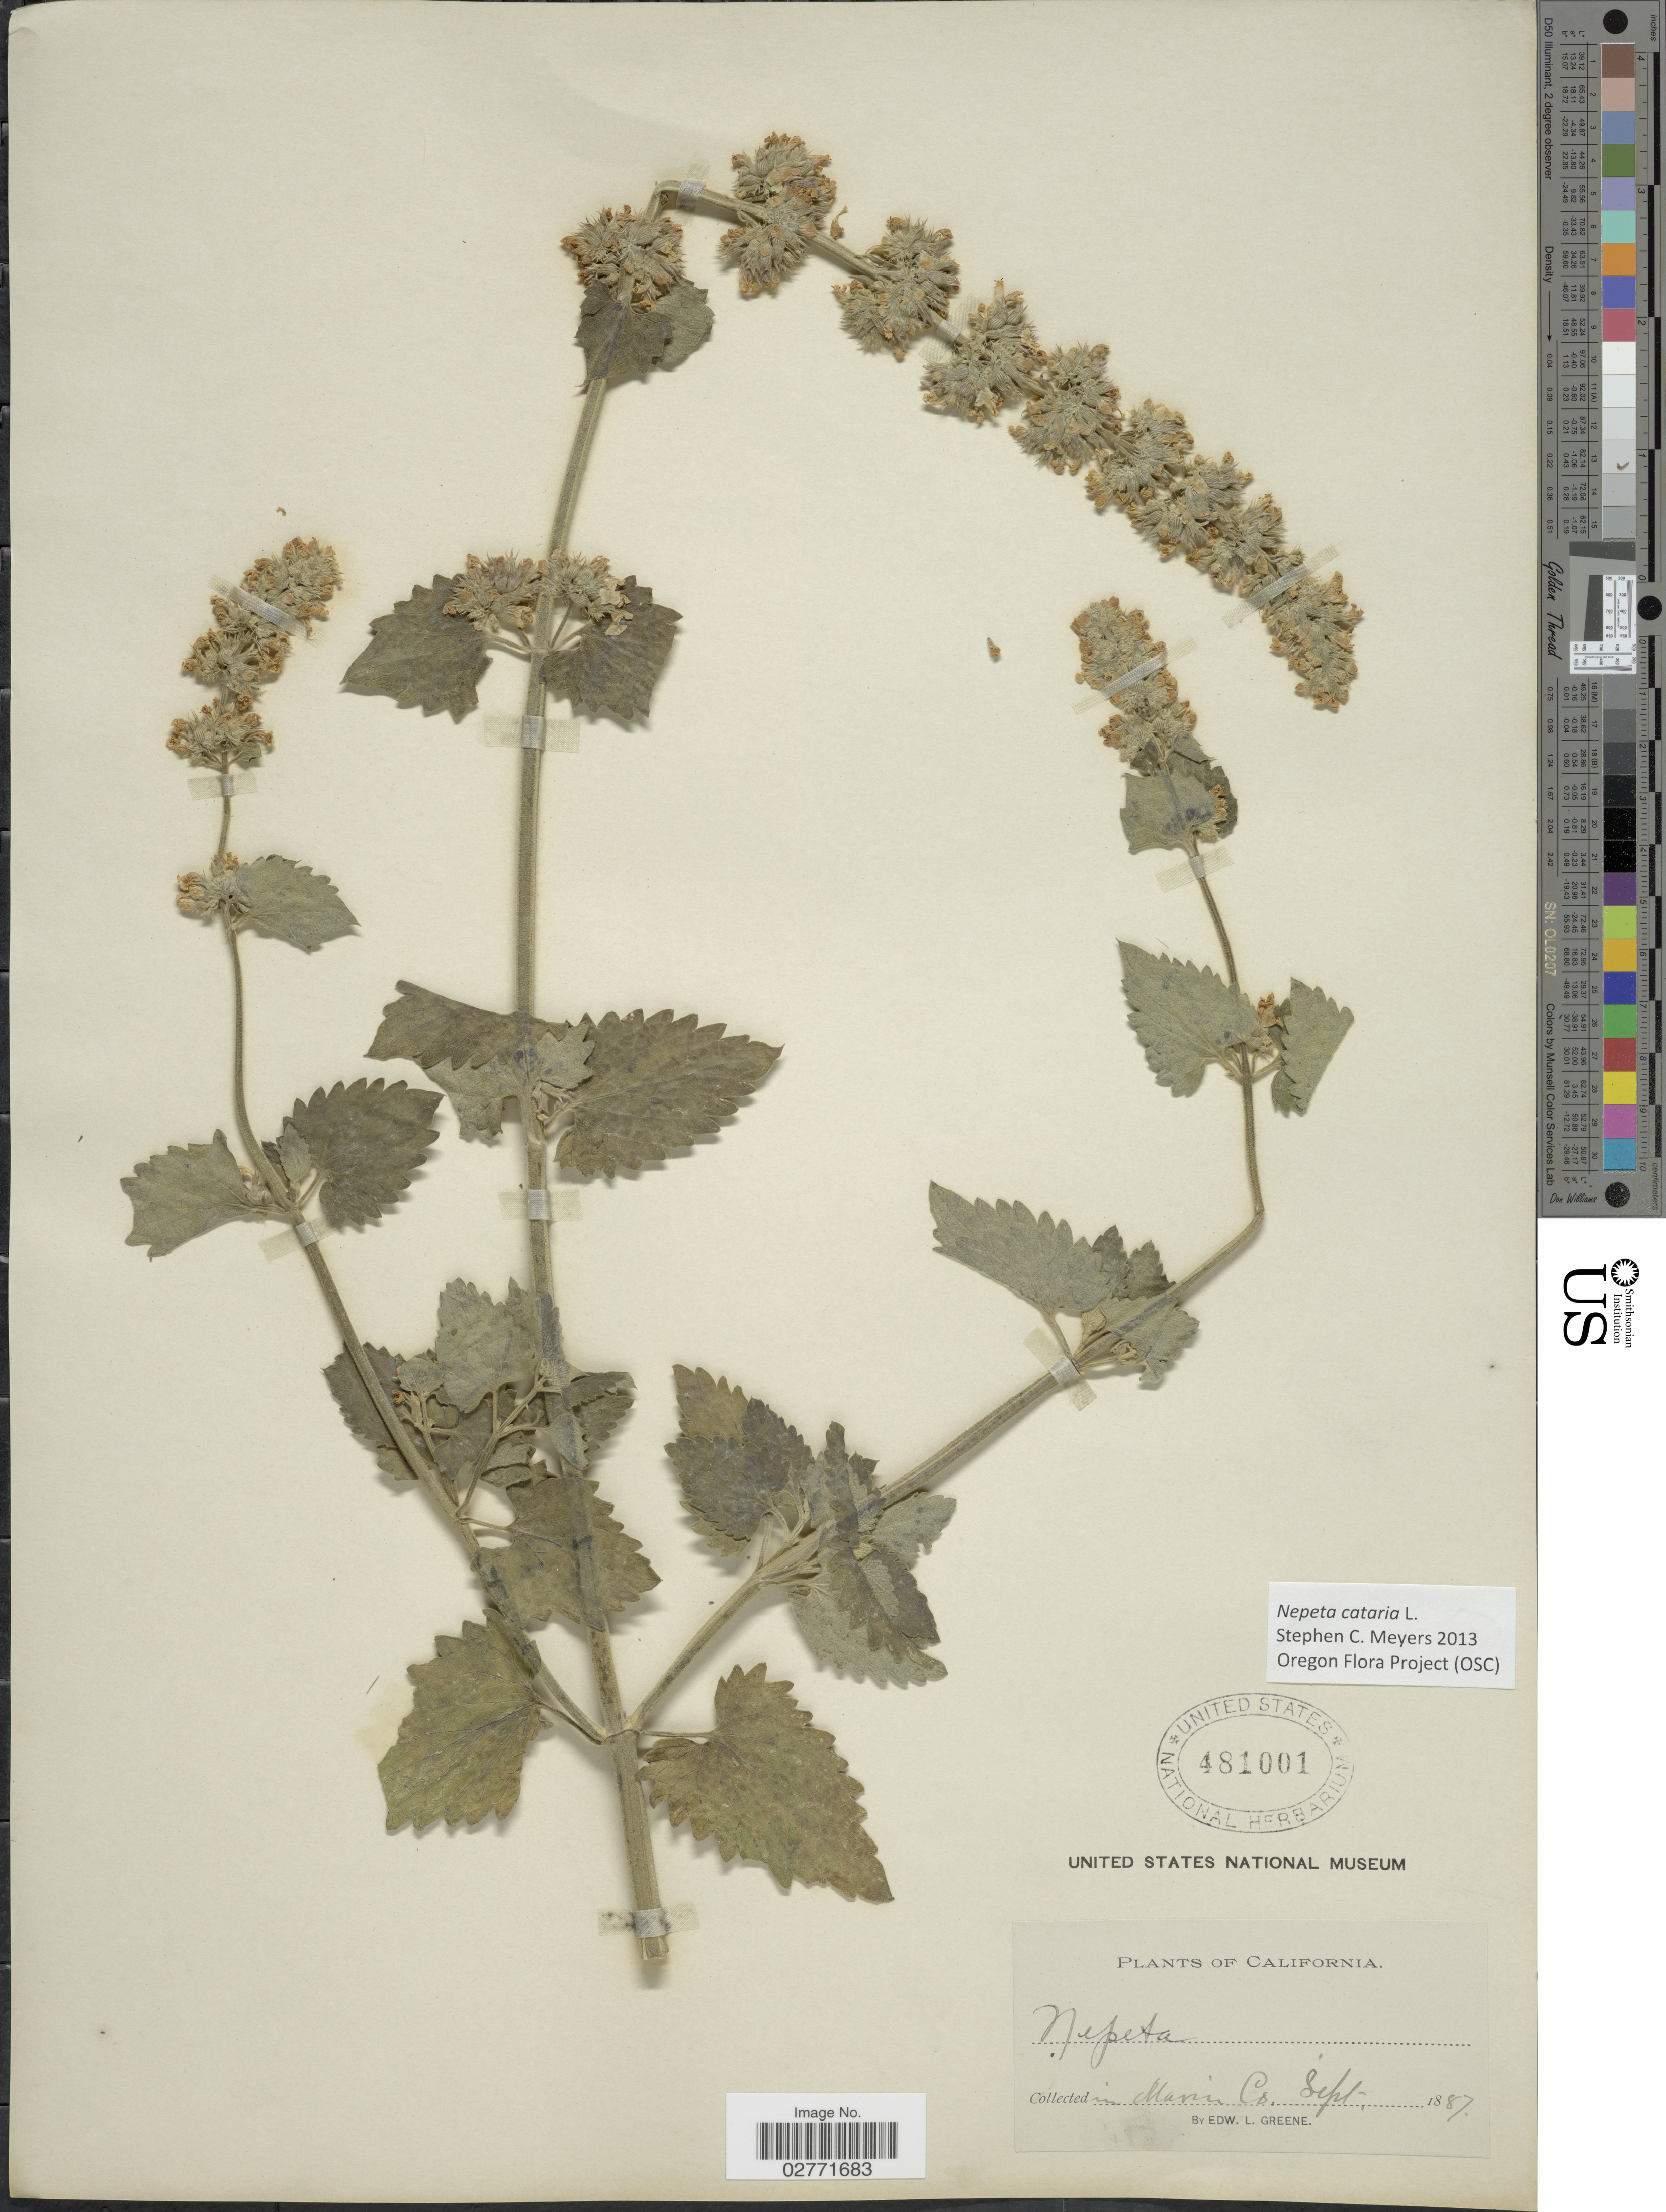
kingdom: Plantae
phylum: Tracheophyta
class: Magnoliopsida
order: Lamiales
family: Lamiaceae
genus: Nepeta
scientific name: Nepeta cataria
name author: L.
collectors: E. L. Greene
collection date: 1887-09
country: United States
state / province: California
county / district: Marin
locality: Marin Co.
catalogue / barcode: US 481001